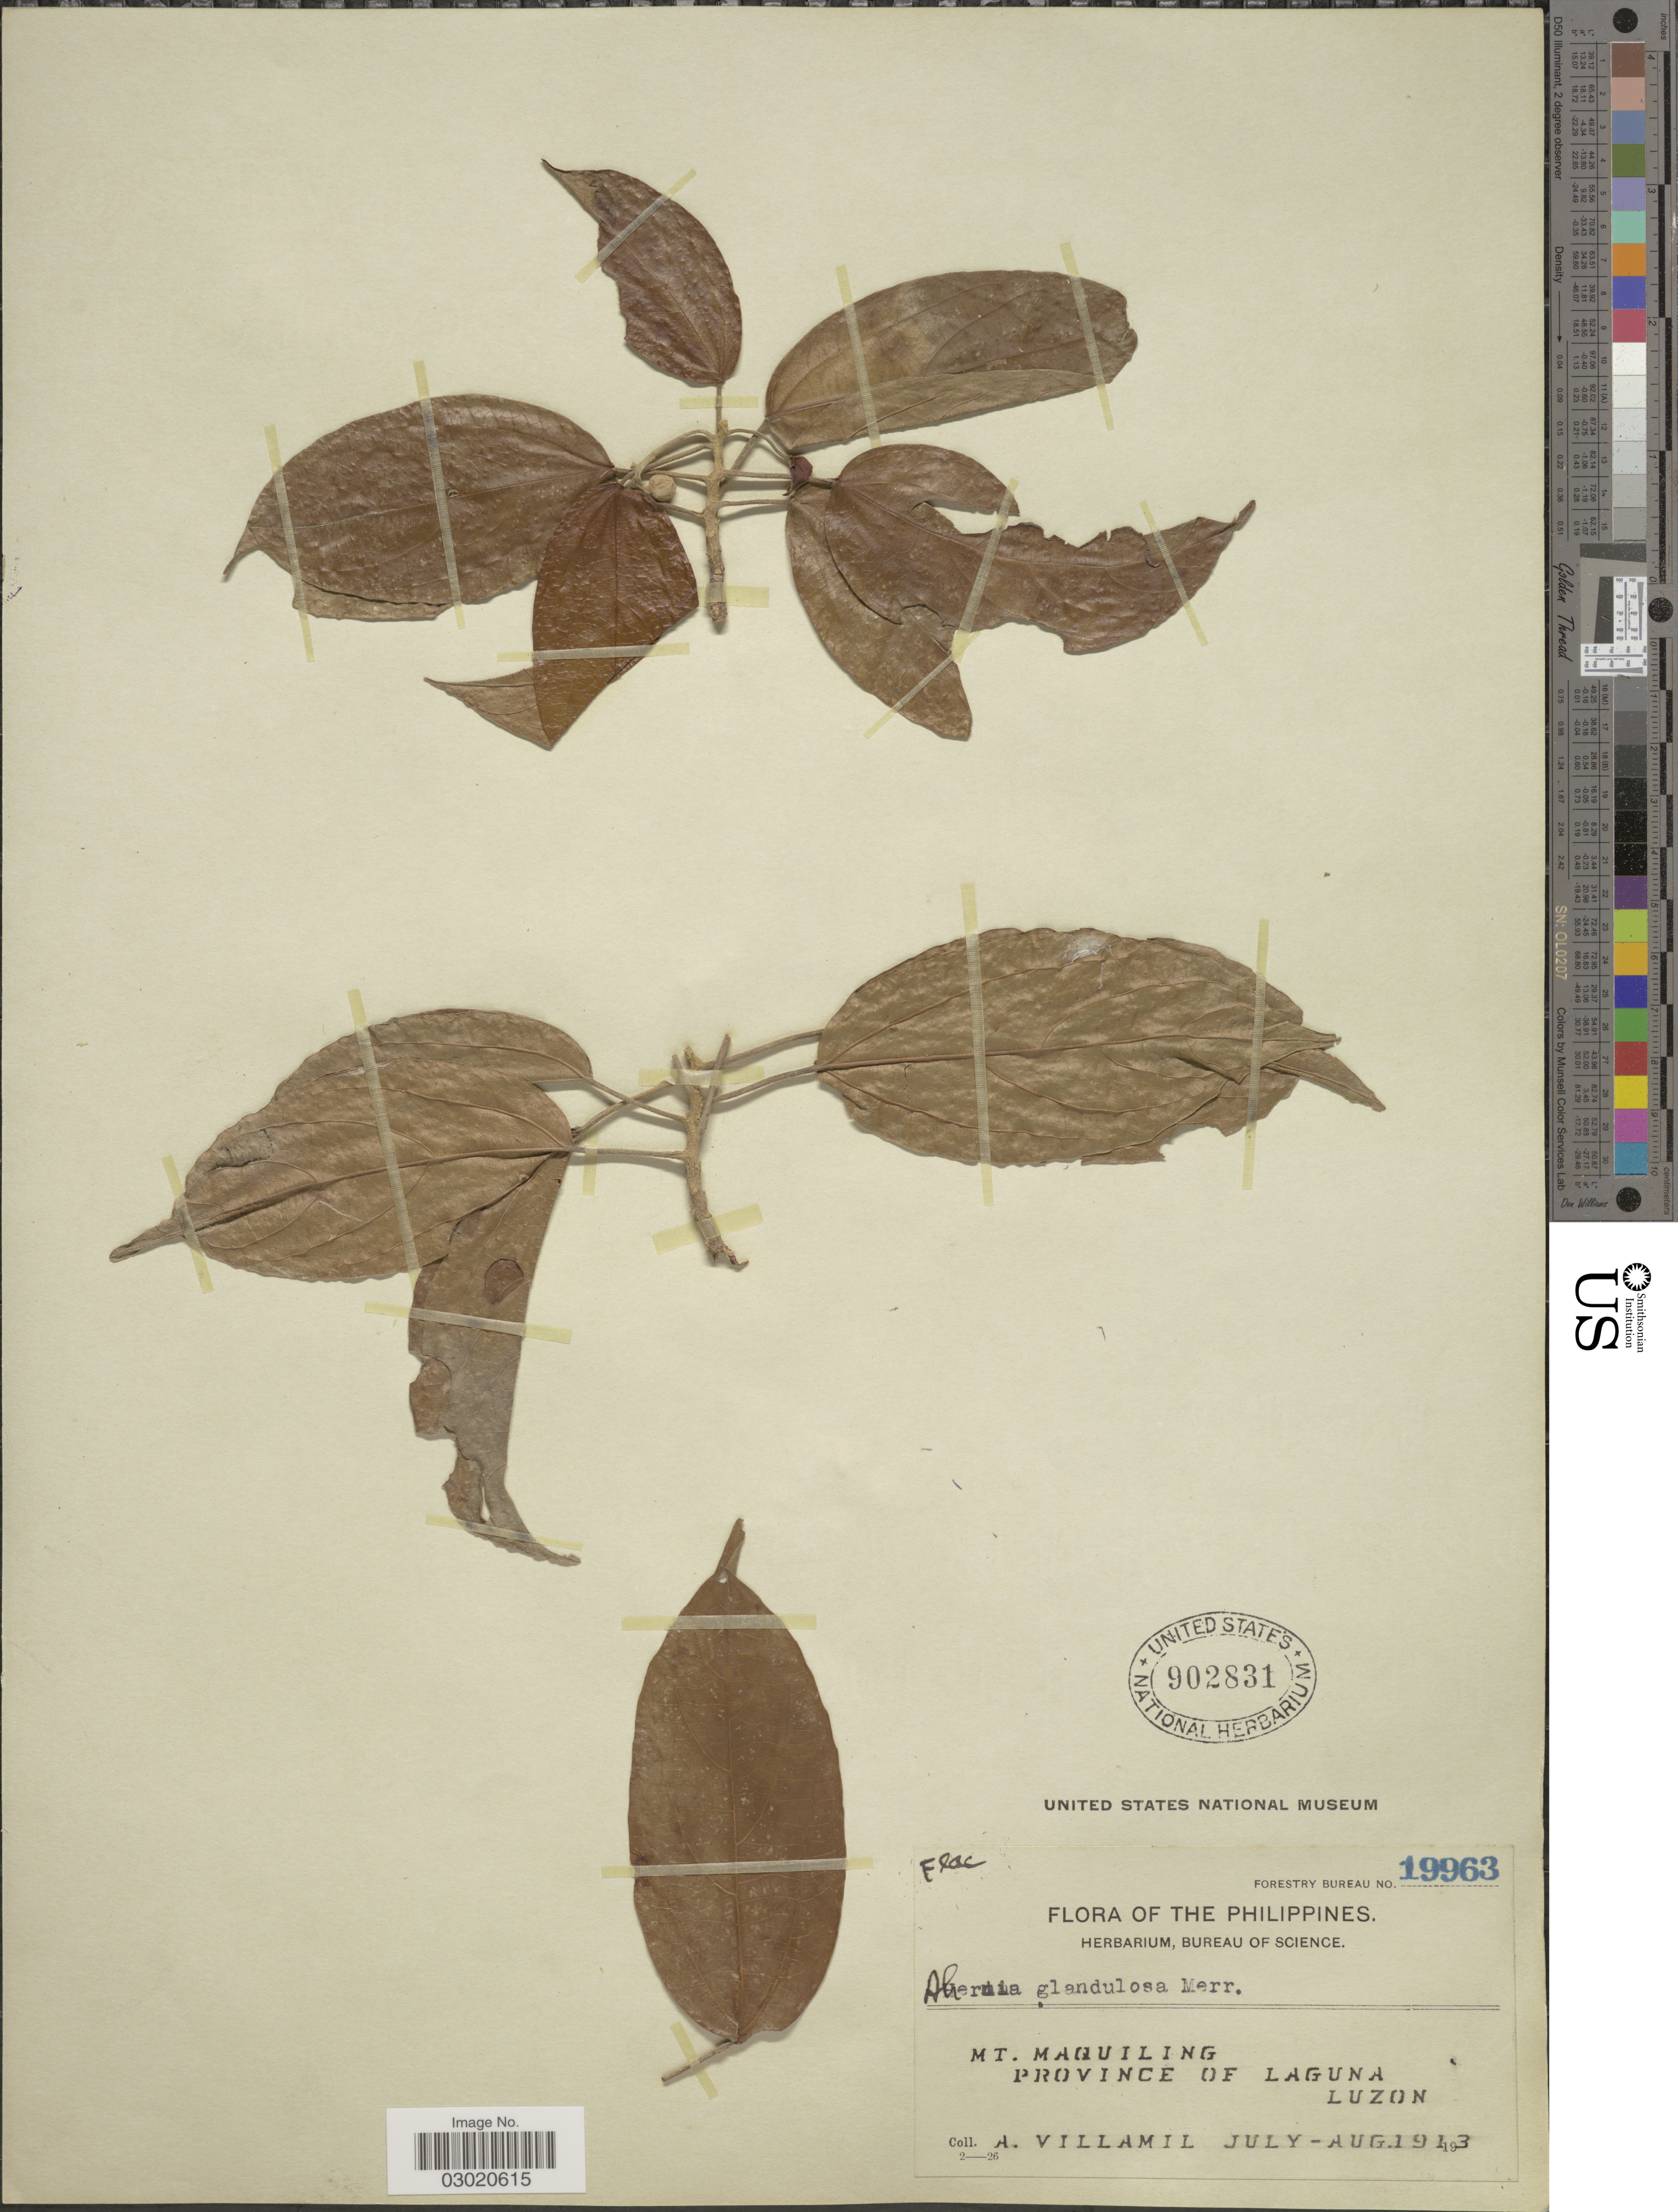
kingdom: Plantae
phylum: Tracheophyta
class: Magnoliopsida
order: Malpighiales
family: Achariaceae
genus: Ahernia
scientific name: Ahernia glandulosa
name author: Merr.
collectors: A. Villamil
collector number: Forestry Bureau 19963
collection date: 1913-07/1913-08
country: Philippines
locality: Mt. Maquiling, Province of Laguna, Luzon.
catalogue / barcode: US 902831